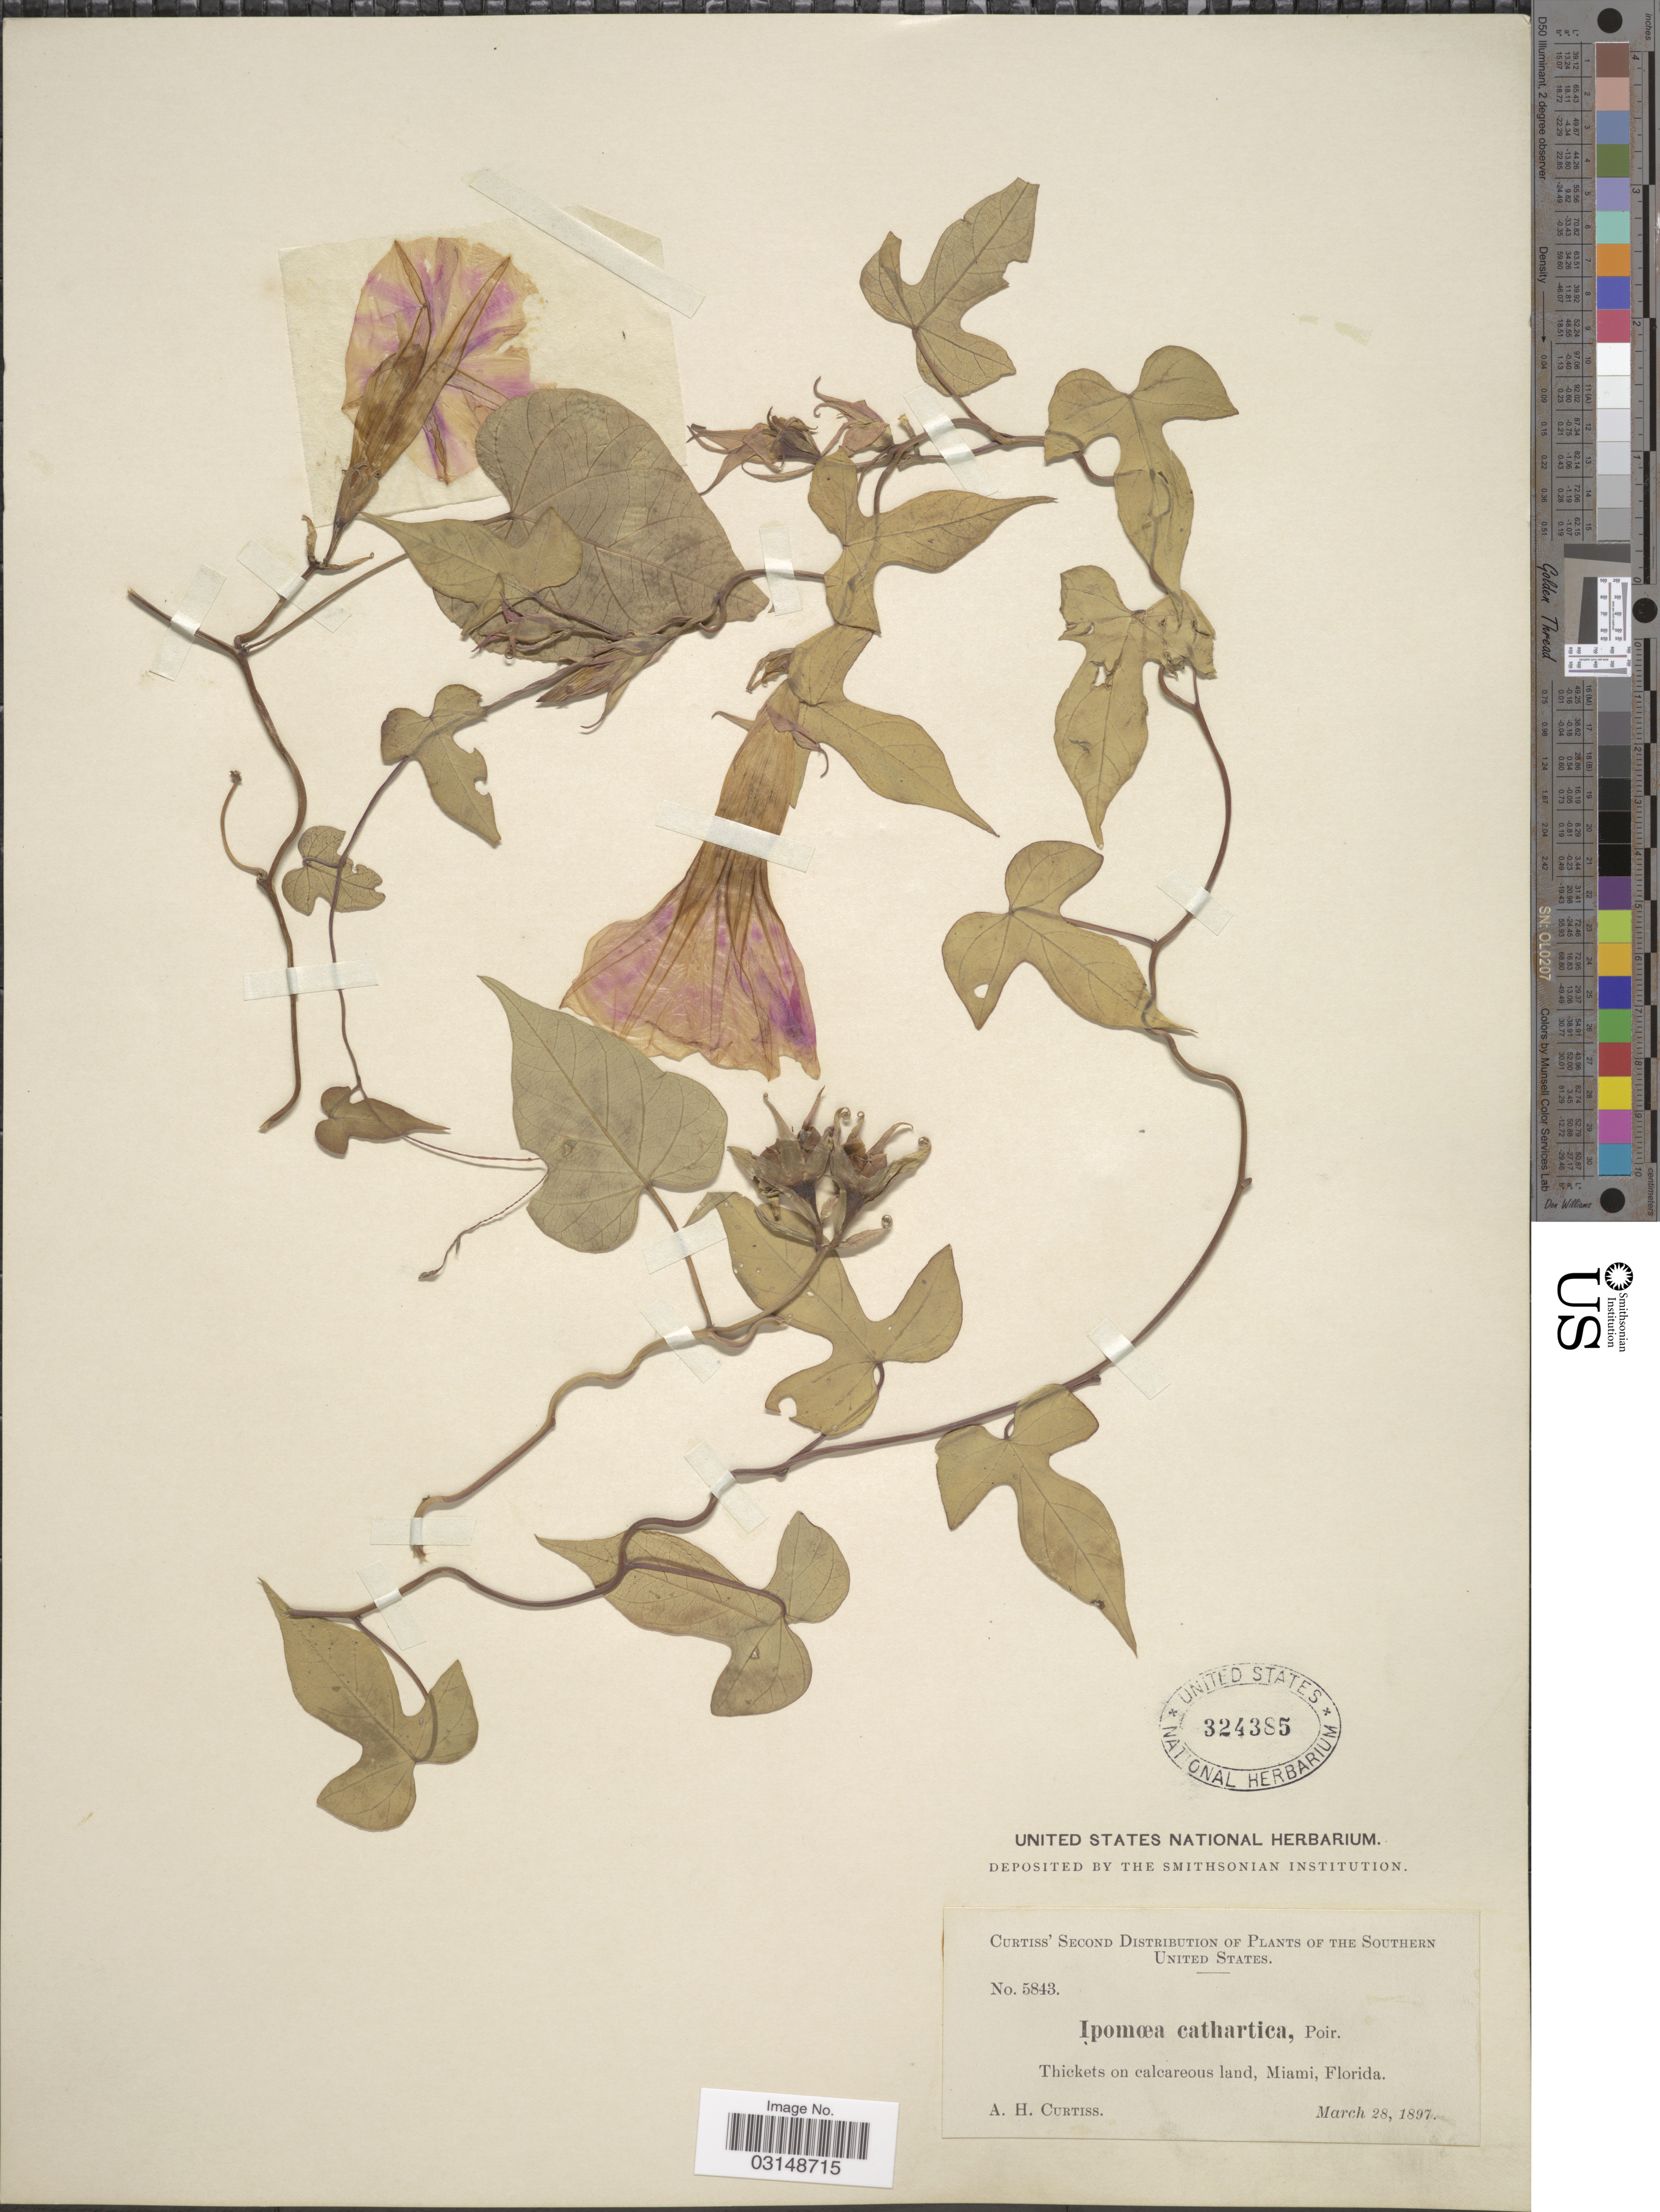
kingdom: Plantae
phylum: Tracheophyta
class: Magnoliopsida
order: Solanales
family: Convolvulaceae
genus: Ipomoea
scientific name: Ipomoea indica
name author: (Burm.) Merr.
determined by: Strong, Mark T., (BOT), Smithsonian Institution - National Museum of Natural History (UNITED STATES)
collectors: A. H. Curtiss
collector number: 5843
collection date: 1897-03-28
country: United States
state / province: Florida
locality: Southern United States. Miami.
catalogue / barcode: US 324385